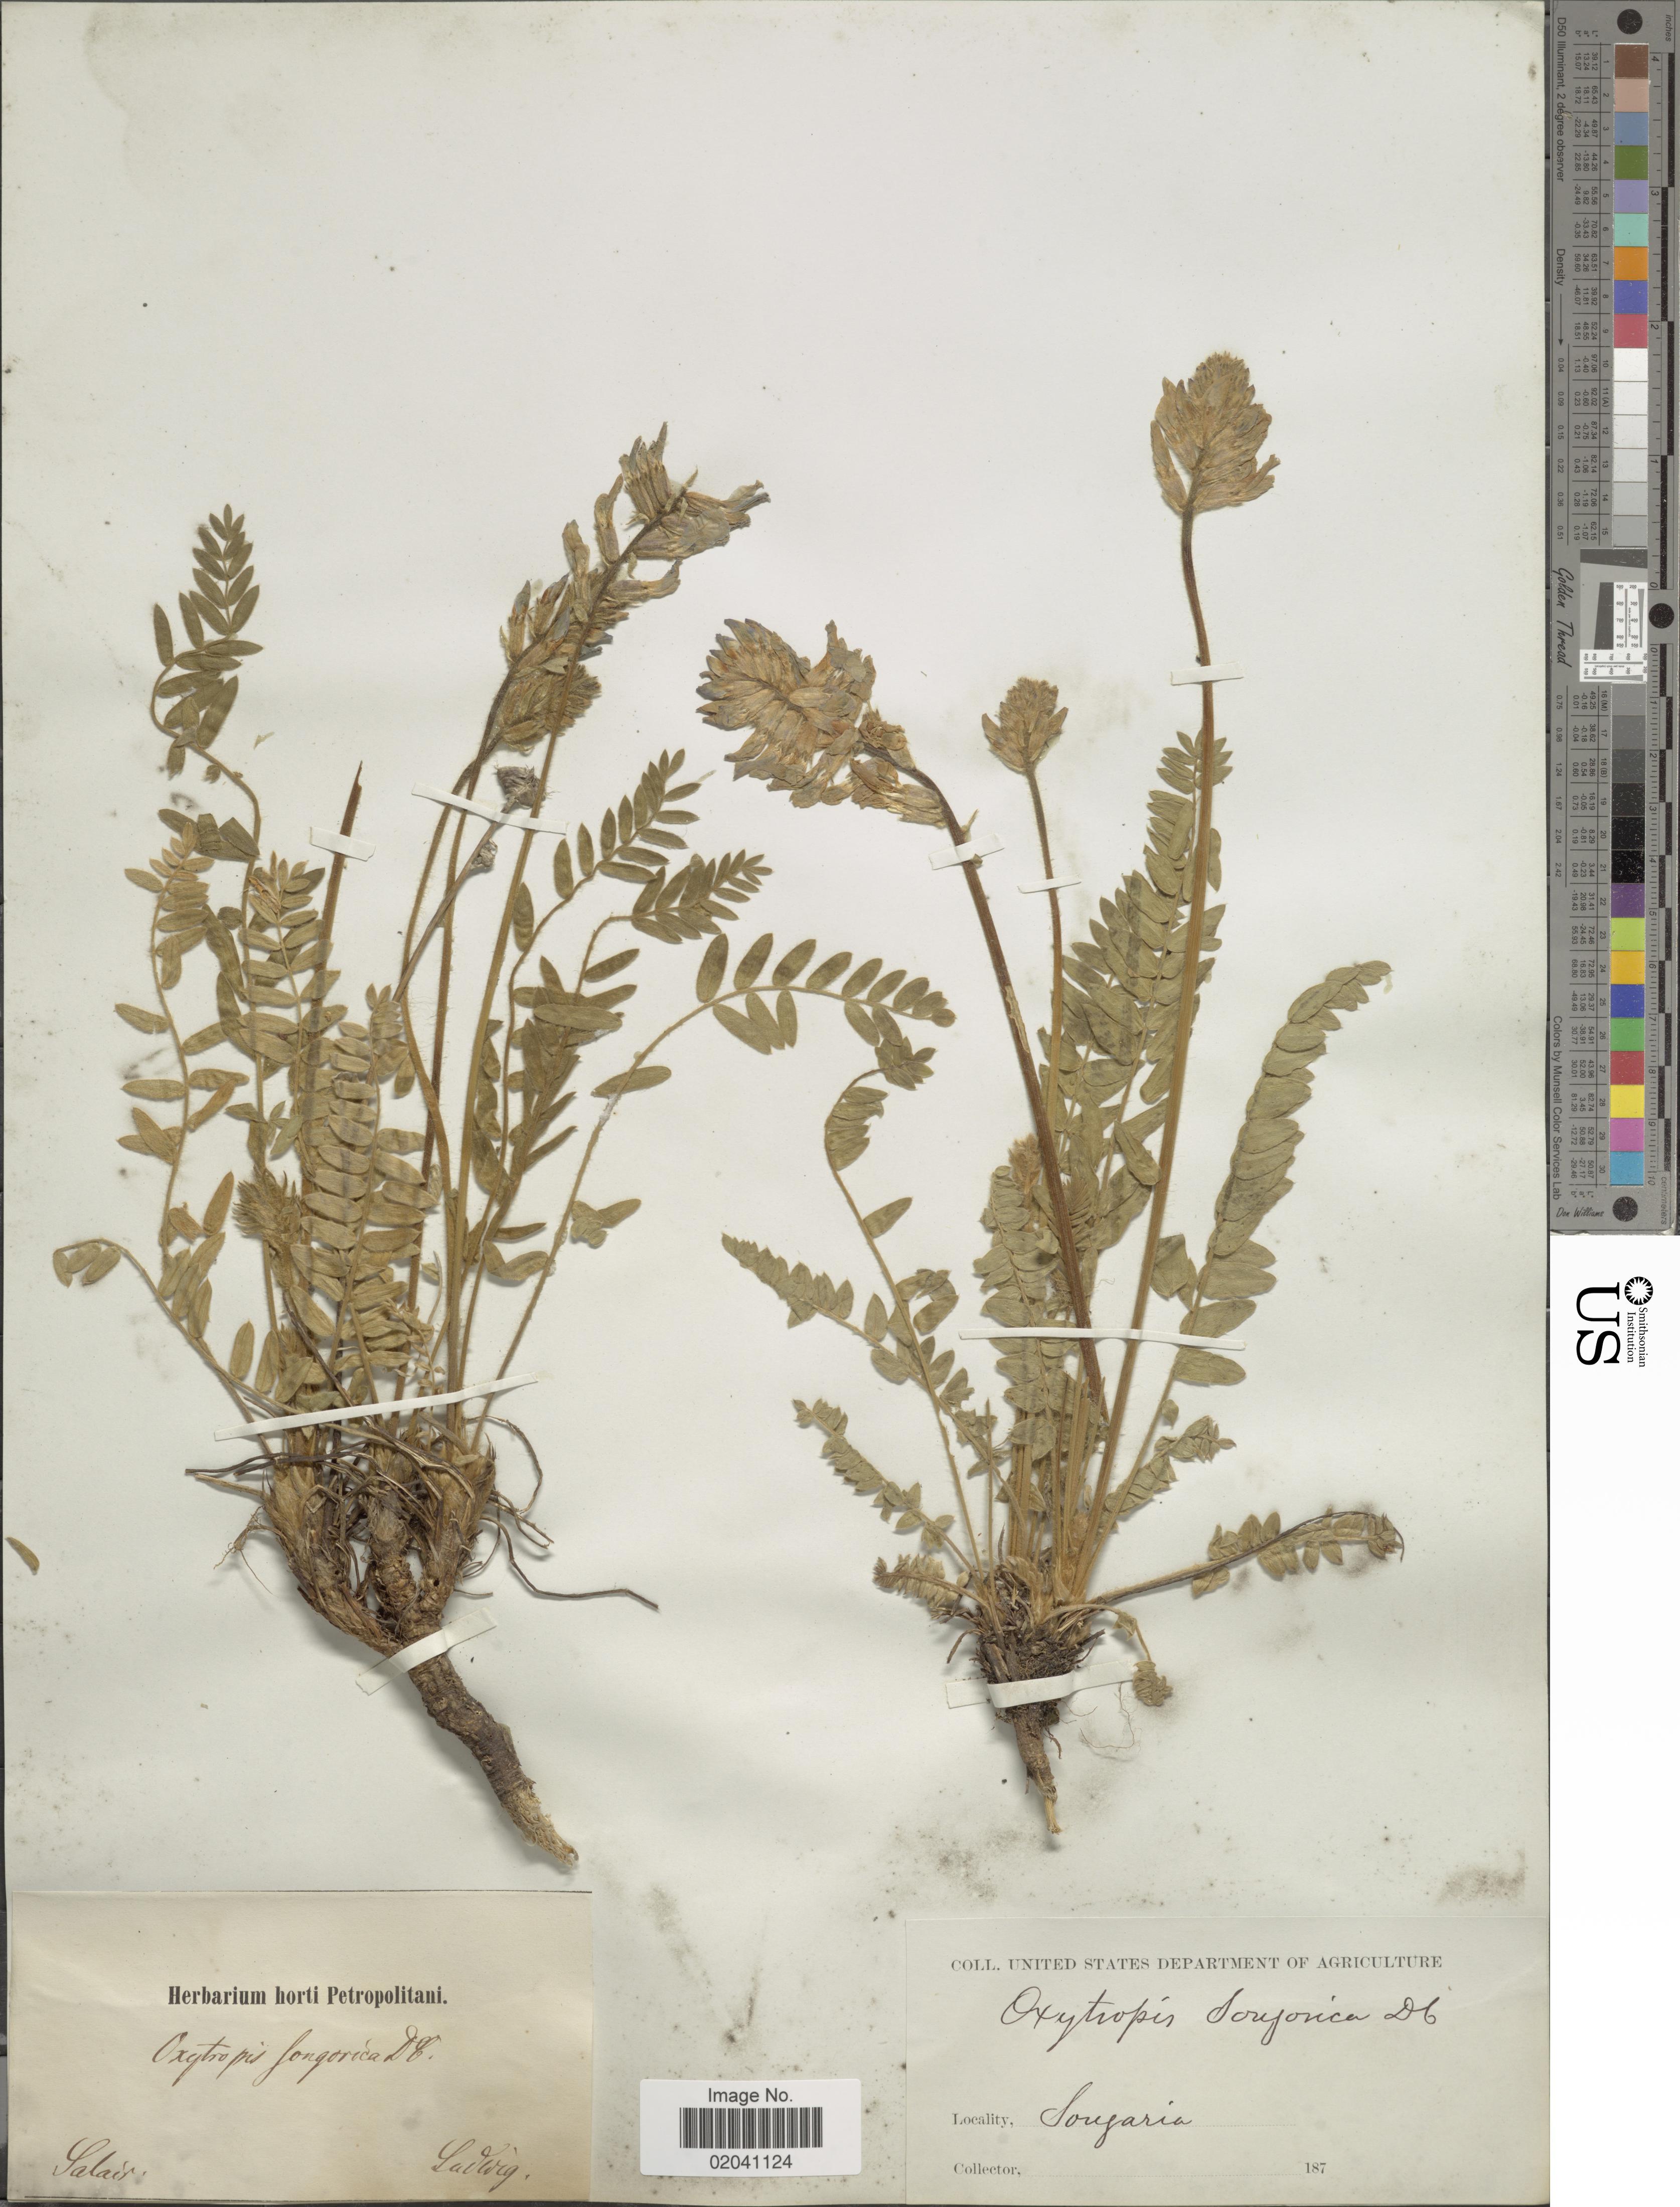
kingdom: Plantae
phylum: Tracheophyta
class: Magnoliopsida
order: Fabales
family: Fabaceae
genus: Oxytropis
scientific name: Oxytropis songorica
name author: (Pall.) DC.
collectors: Ludwig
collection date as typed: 187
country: Russian Federation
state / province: Kemerovo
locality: Salair, Siberia.